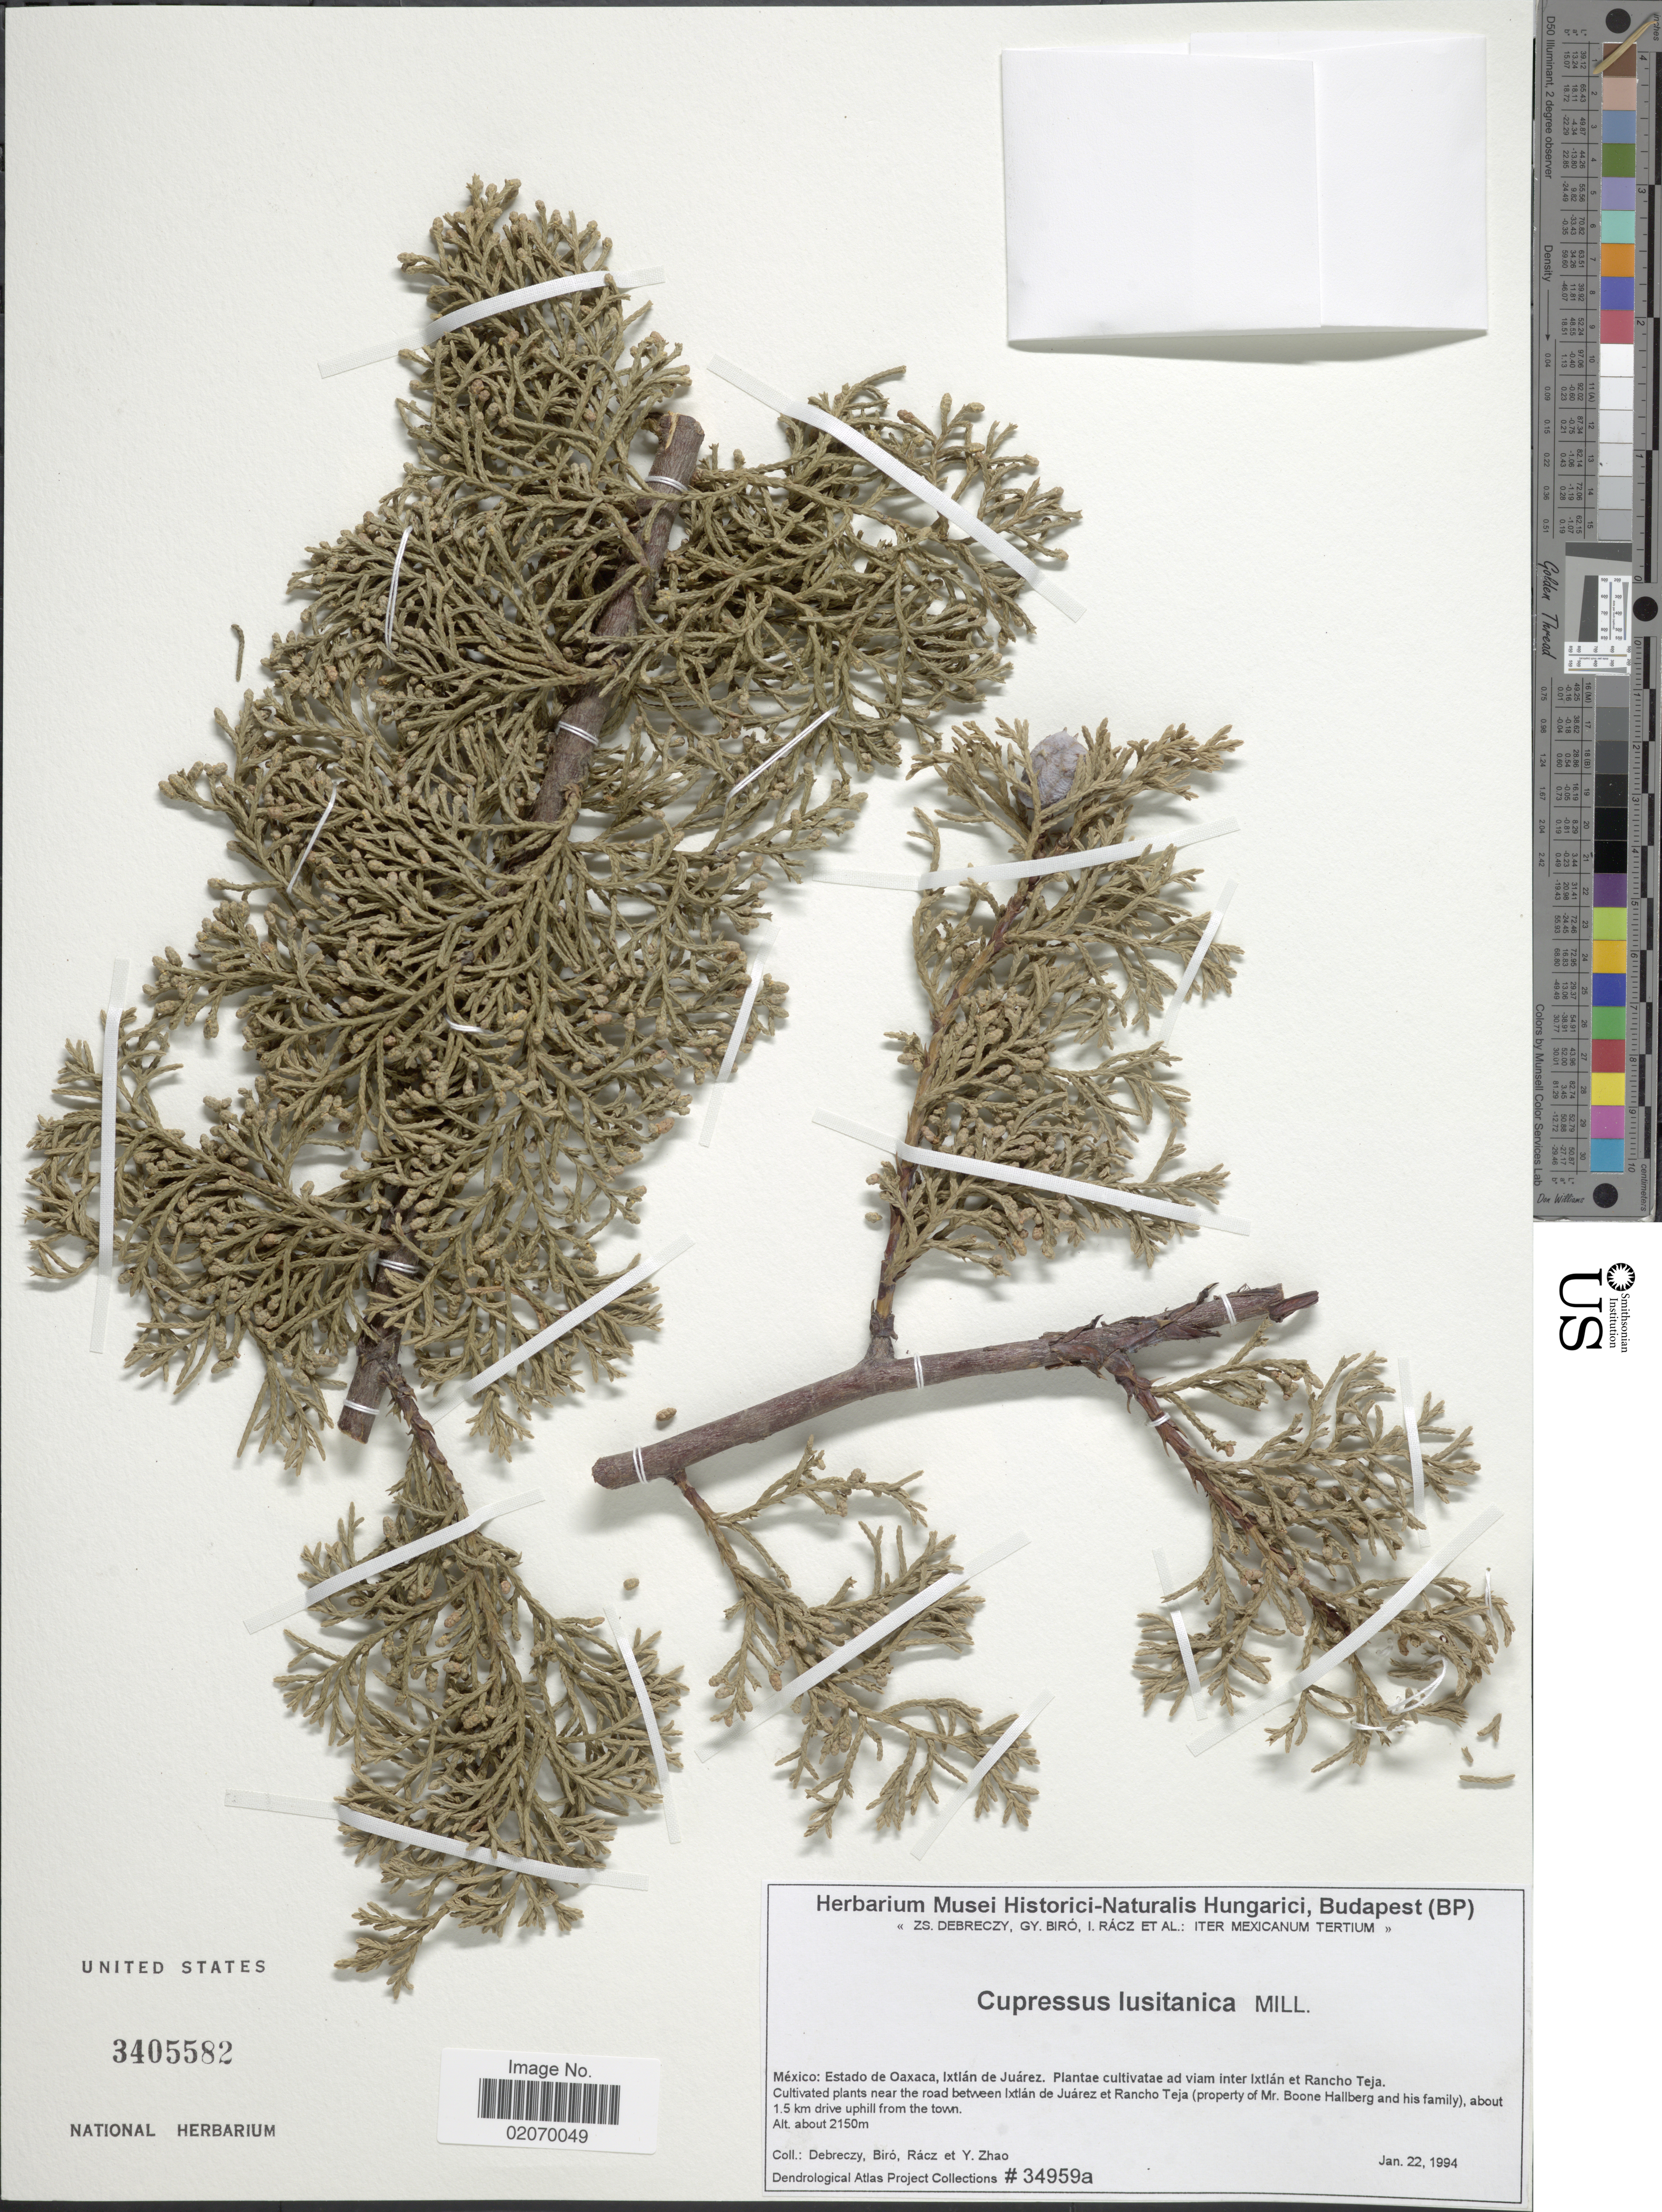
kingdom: Plantae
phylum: Tracheophyta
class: Pinopsida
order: Pinales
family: Cupressaceae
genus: Hesperocyparis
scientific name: Hesperocyparis lusitanica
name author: (Miller) Bartel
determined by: (US) Smithsonian Institution - National Museum of Natural History - Department of Botany (UNITED STATES)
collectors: Debreczy, Biro, Rácz & Yunpeng Zhao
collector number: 34959a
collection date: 1994-01-22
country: Mexico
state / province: Oaxaca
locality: Ixtlan de Juarez, inter Ixtlan et Rancho Teja, near the road between Ixtlan de Juarez et Rancho Teja (property Boone Hallberg and his family), about 1.5 km drive uphill from the town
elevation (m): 2150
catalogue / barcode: US 3405582